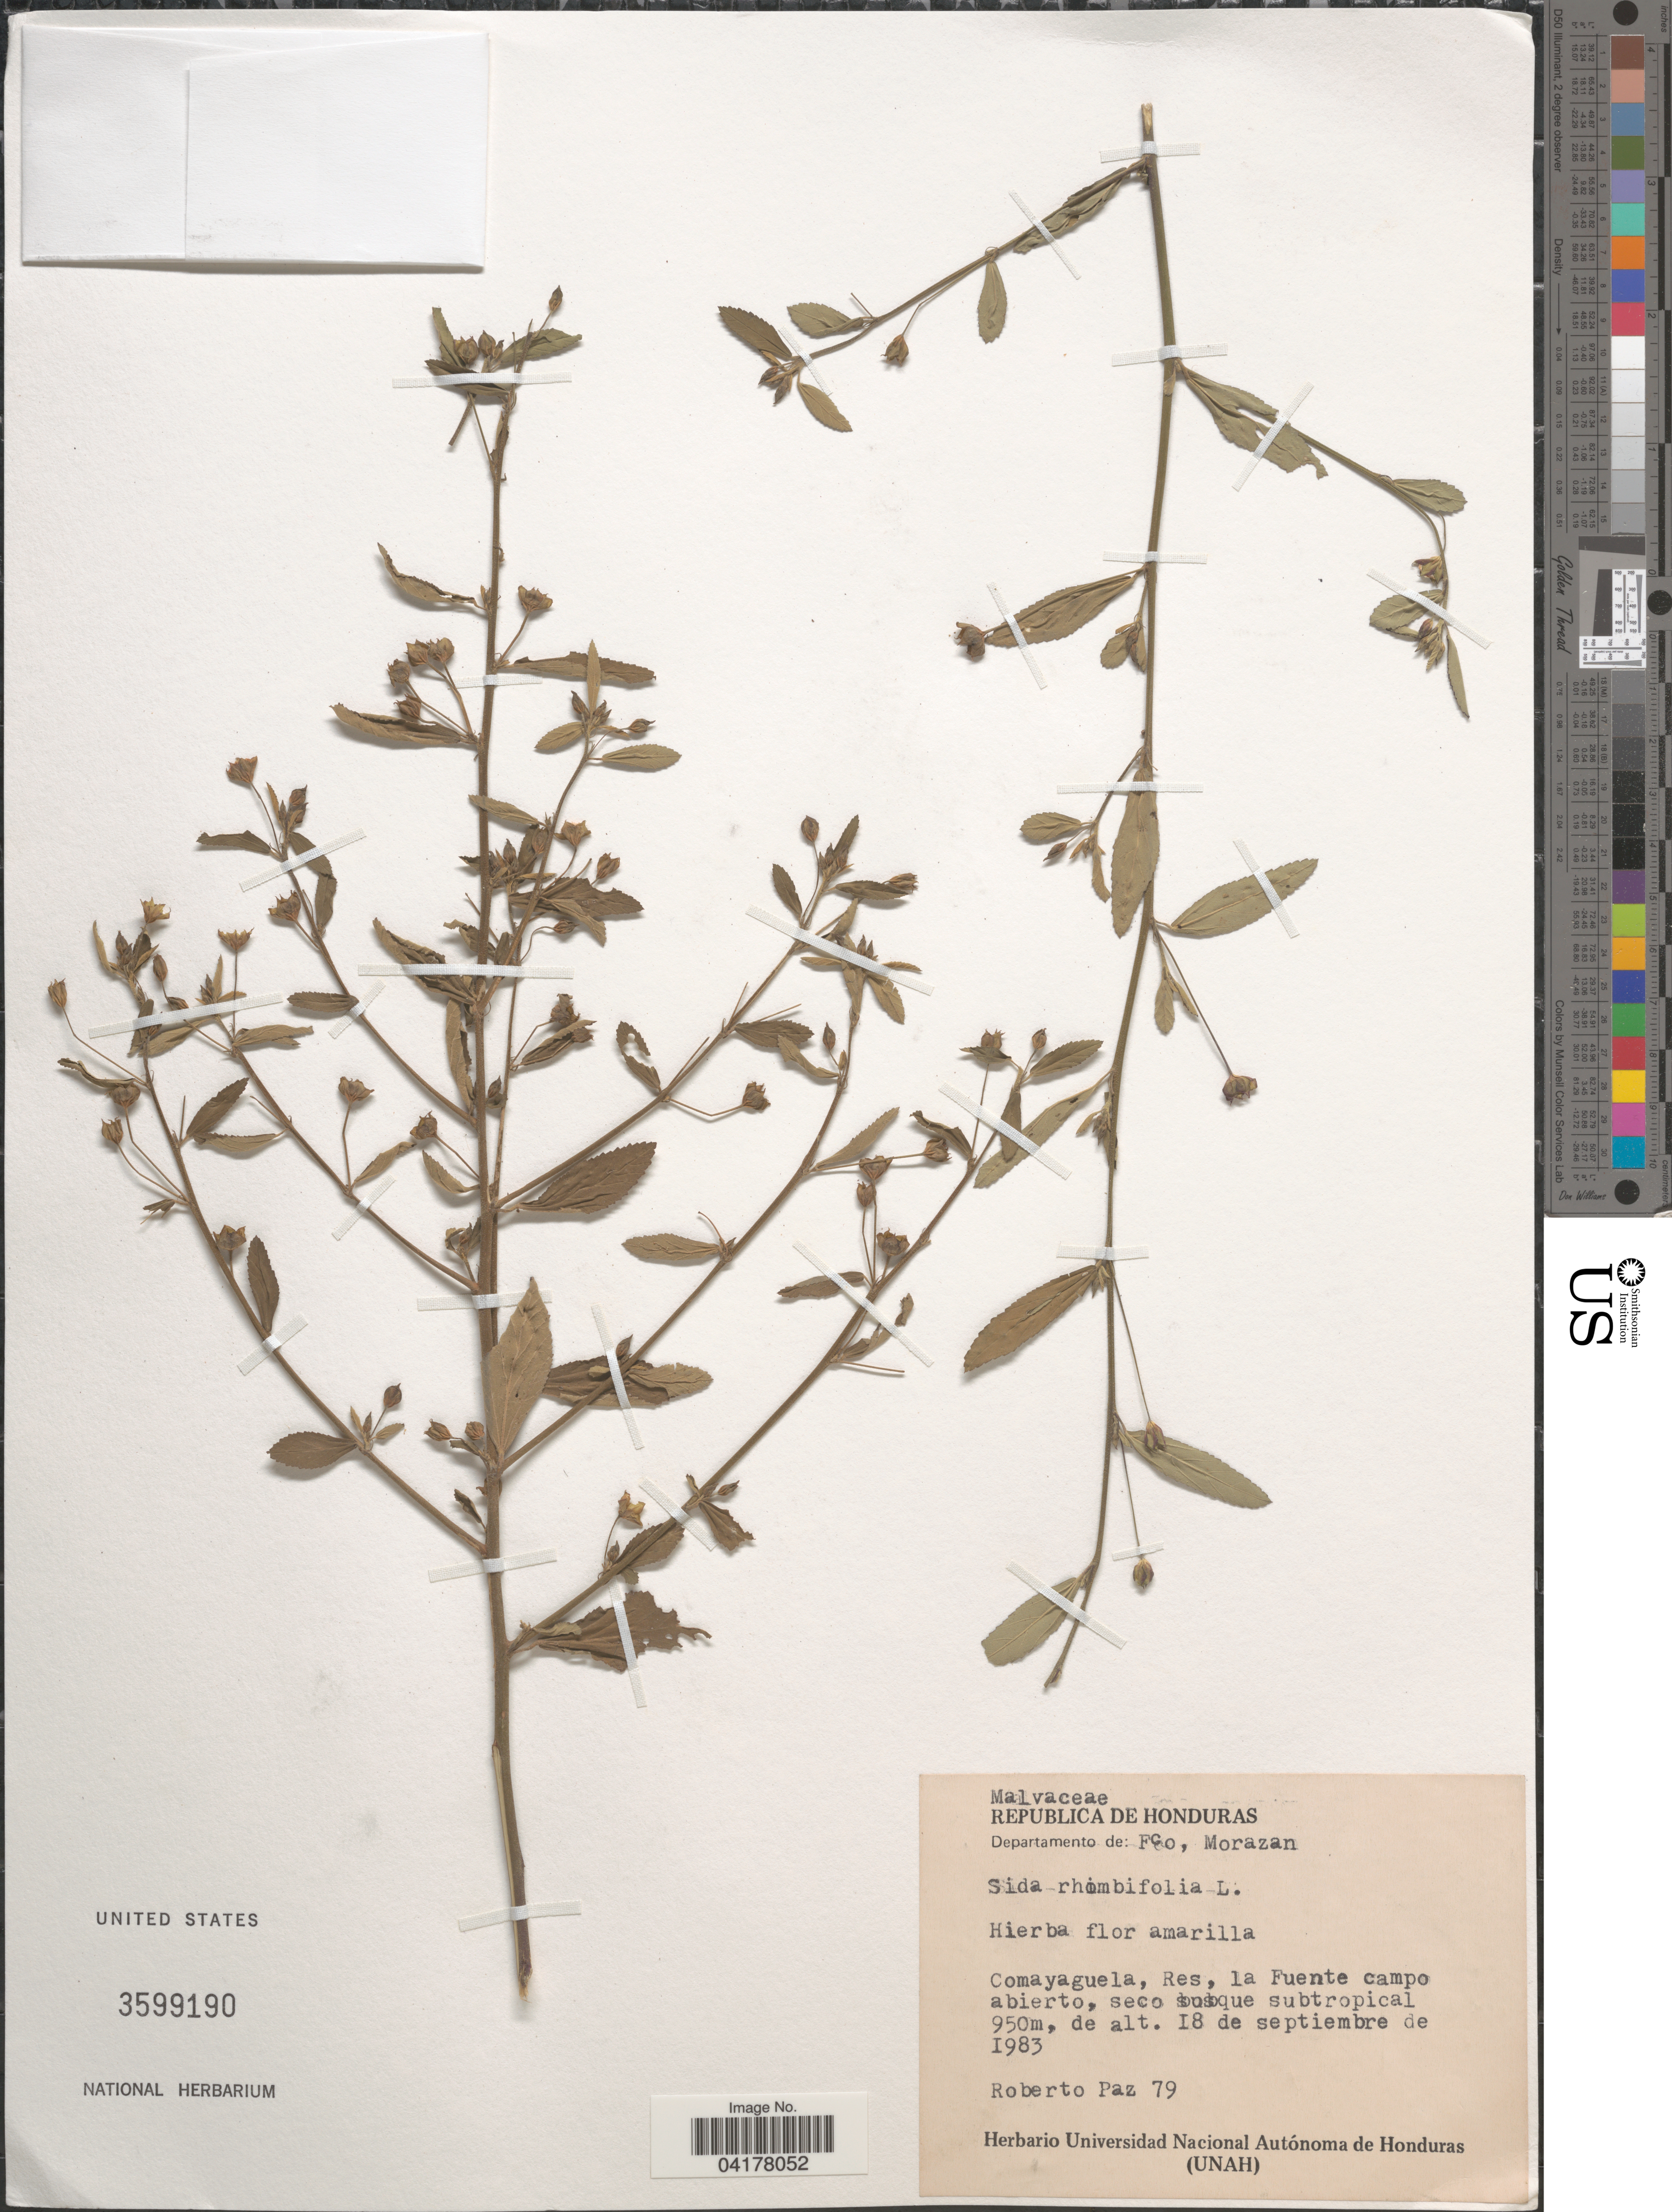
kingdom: Plantae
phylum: Tracheophyta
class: Magnoliopsida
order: Malvales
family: Malvaceae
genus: Sida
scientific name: Sida rhombifolia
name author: L.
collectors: R. Paz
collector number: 79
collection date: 1983-09-18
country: Honduras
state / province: Fco. Morazán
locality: Republica de Honduras. Departamento de: Fco, Morazan. Comayaguela, Res, la Fuente campo abierto.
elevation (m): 950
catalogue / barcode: US 3599190